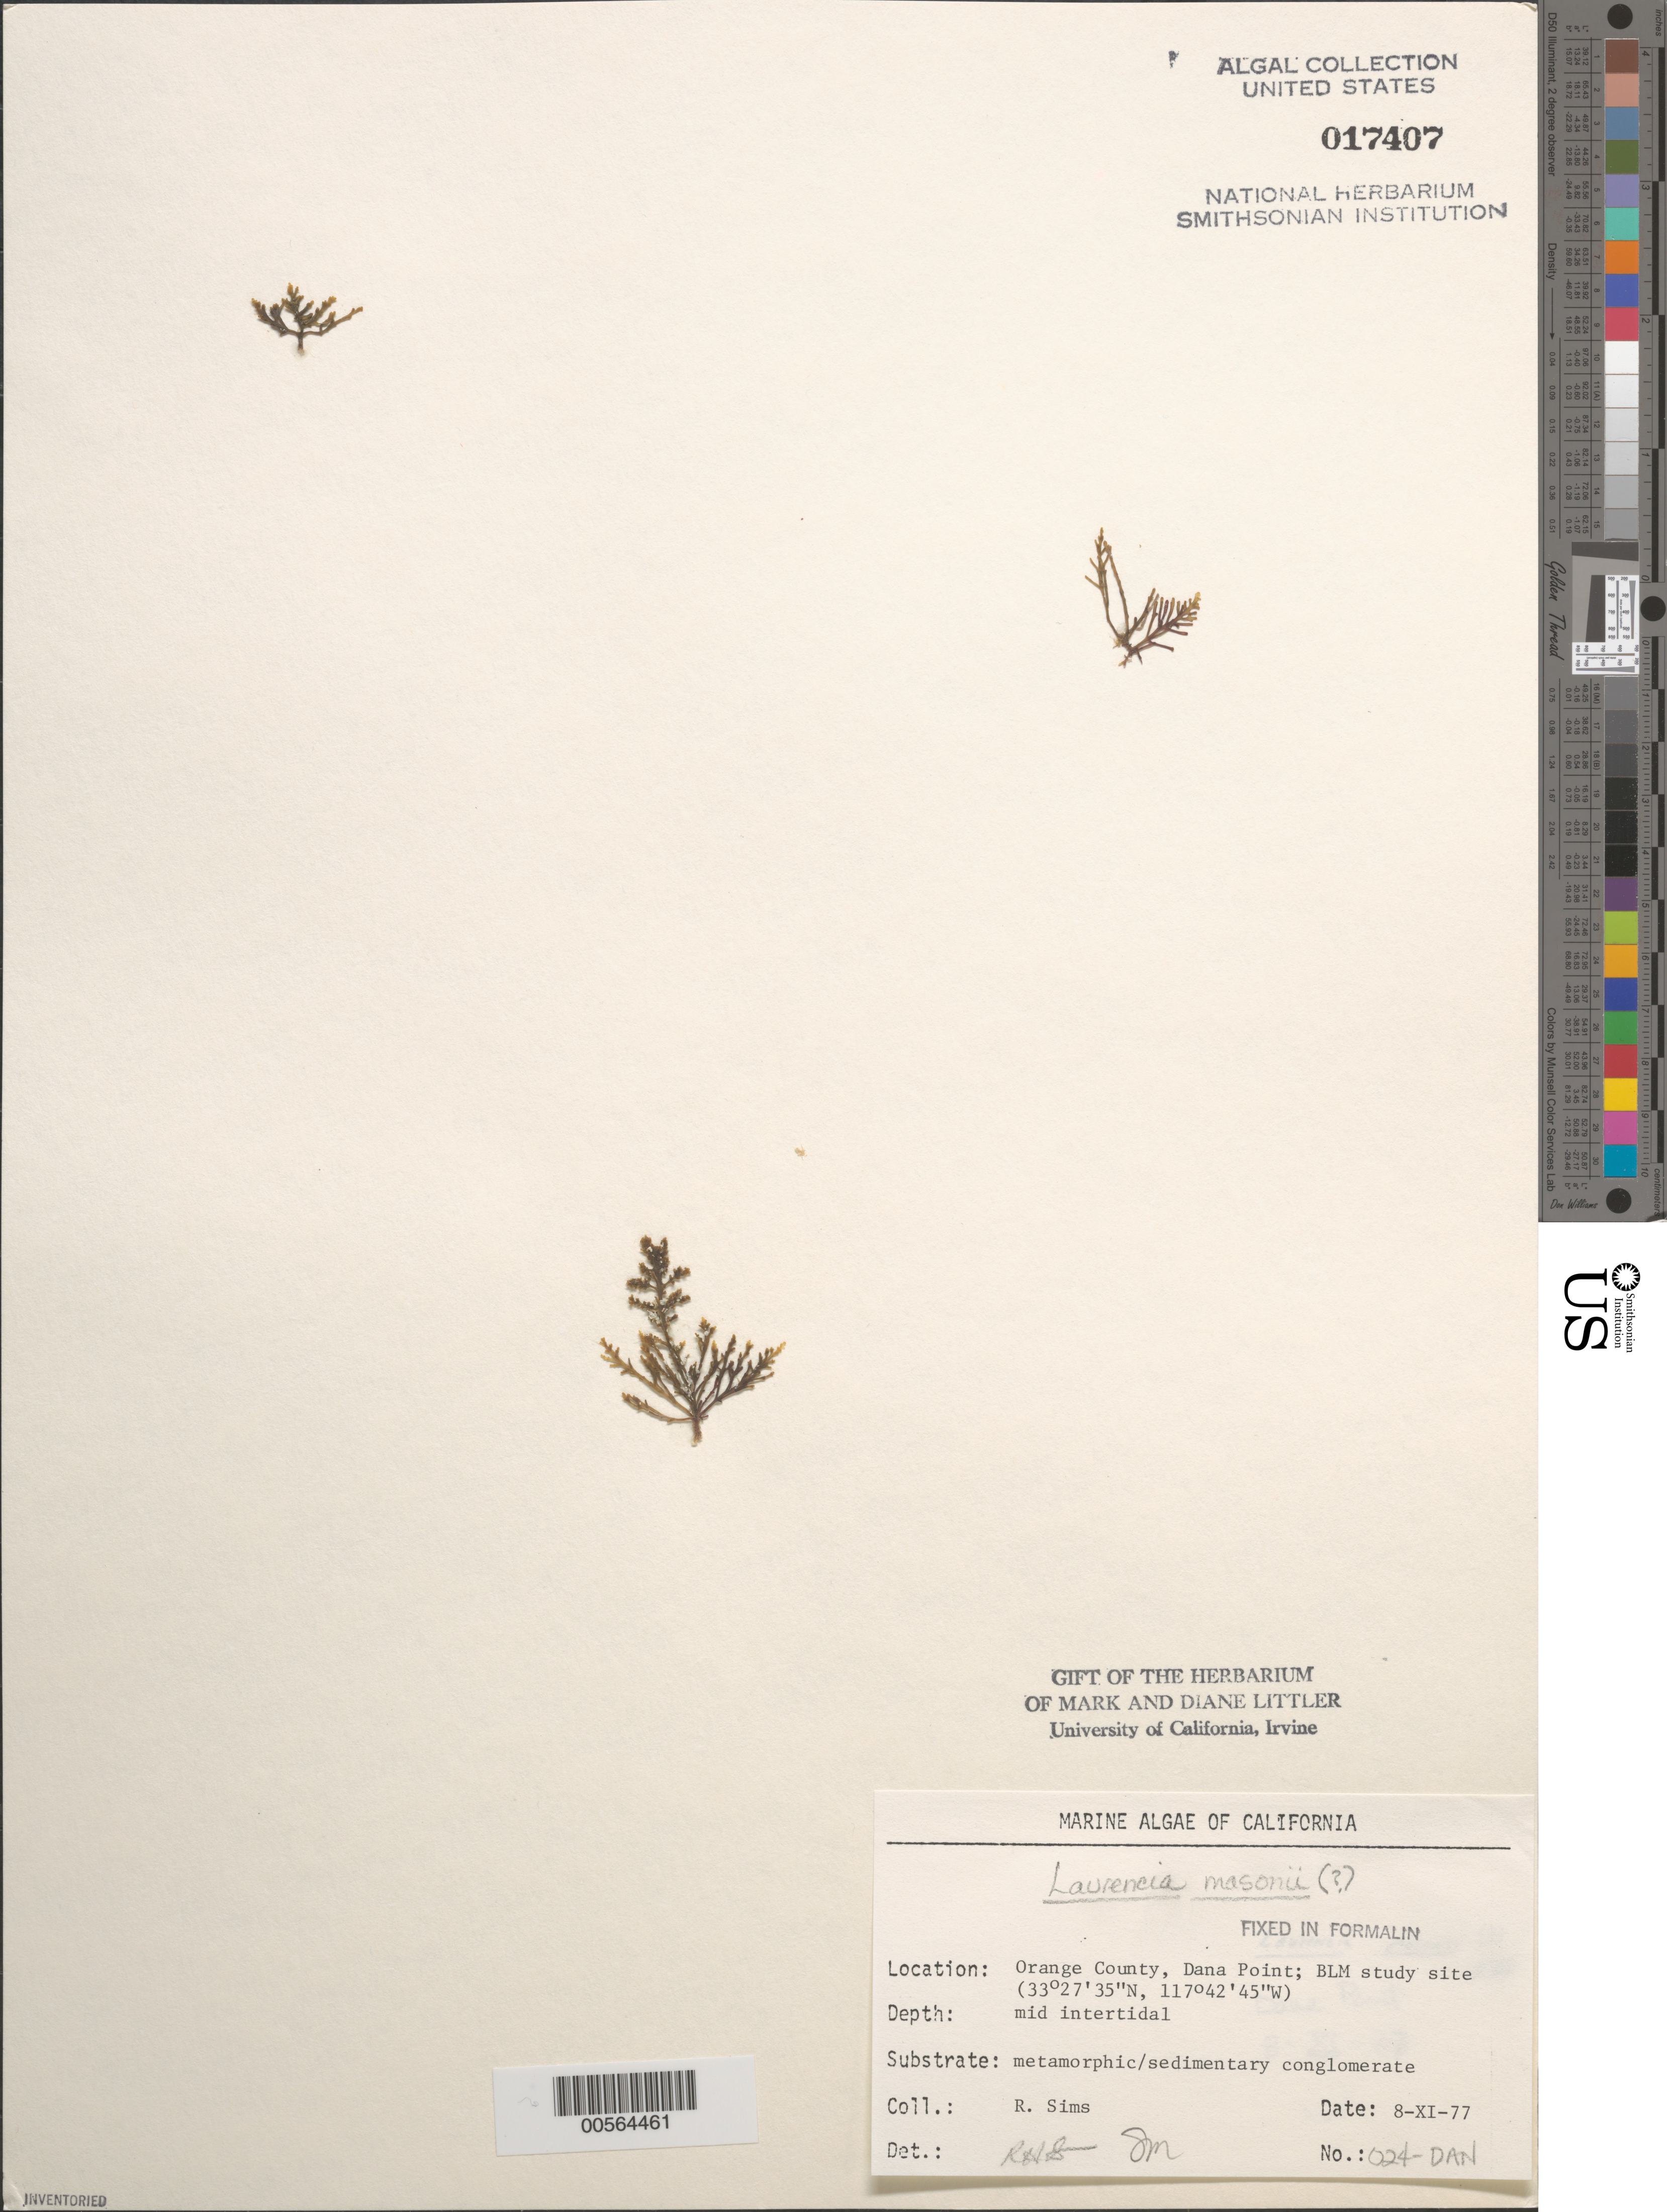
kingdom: Plantae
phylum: Rhodophyta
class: Florideophyceae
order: Ceramiales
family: Rhodomelaceae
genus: Laurencia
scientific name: Laurencia masonii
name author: Setch. & N.L. Gardner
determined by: Sims, Robert H.; Murray, S. N.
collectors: R. H. Sims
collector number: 024-dan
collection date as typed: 08 Nov 1977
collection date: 1977-11-08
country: United States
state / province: California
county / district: Orange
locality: Dana Point, 1 km north of marina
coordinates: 33 27'35"N, 117 42'45"W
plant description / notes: BLM-SOCALBIGHT Rocky Intertidal Survey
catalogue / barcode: US 17407